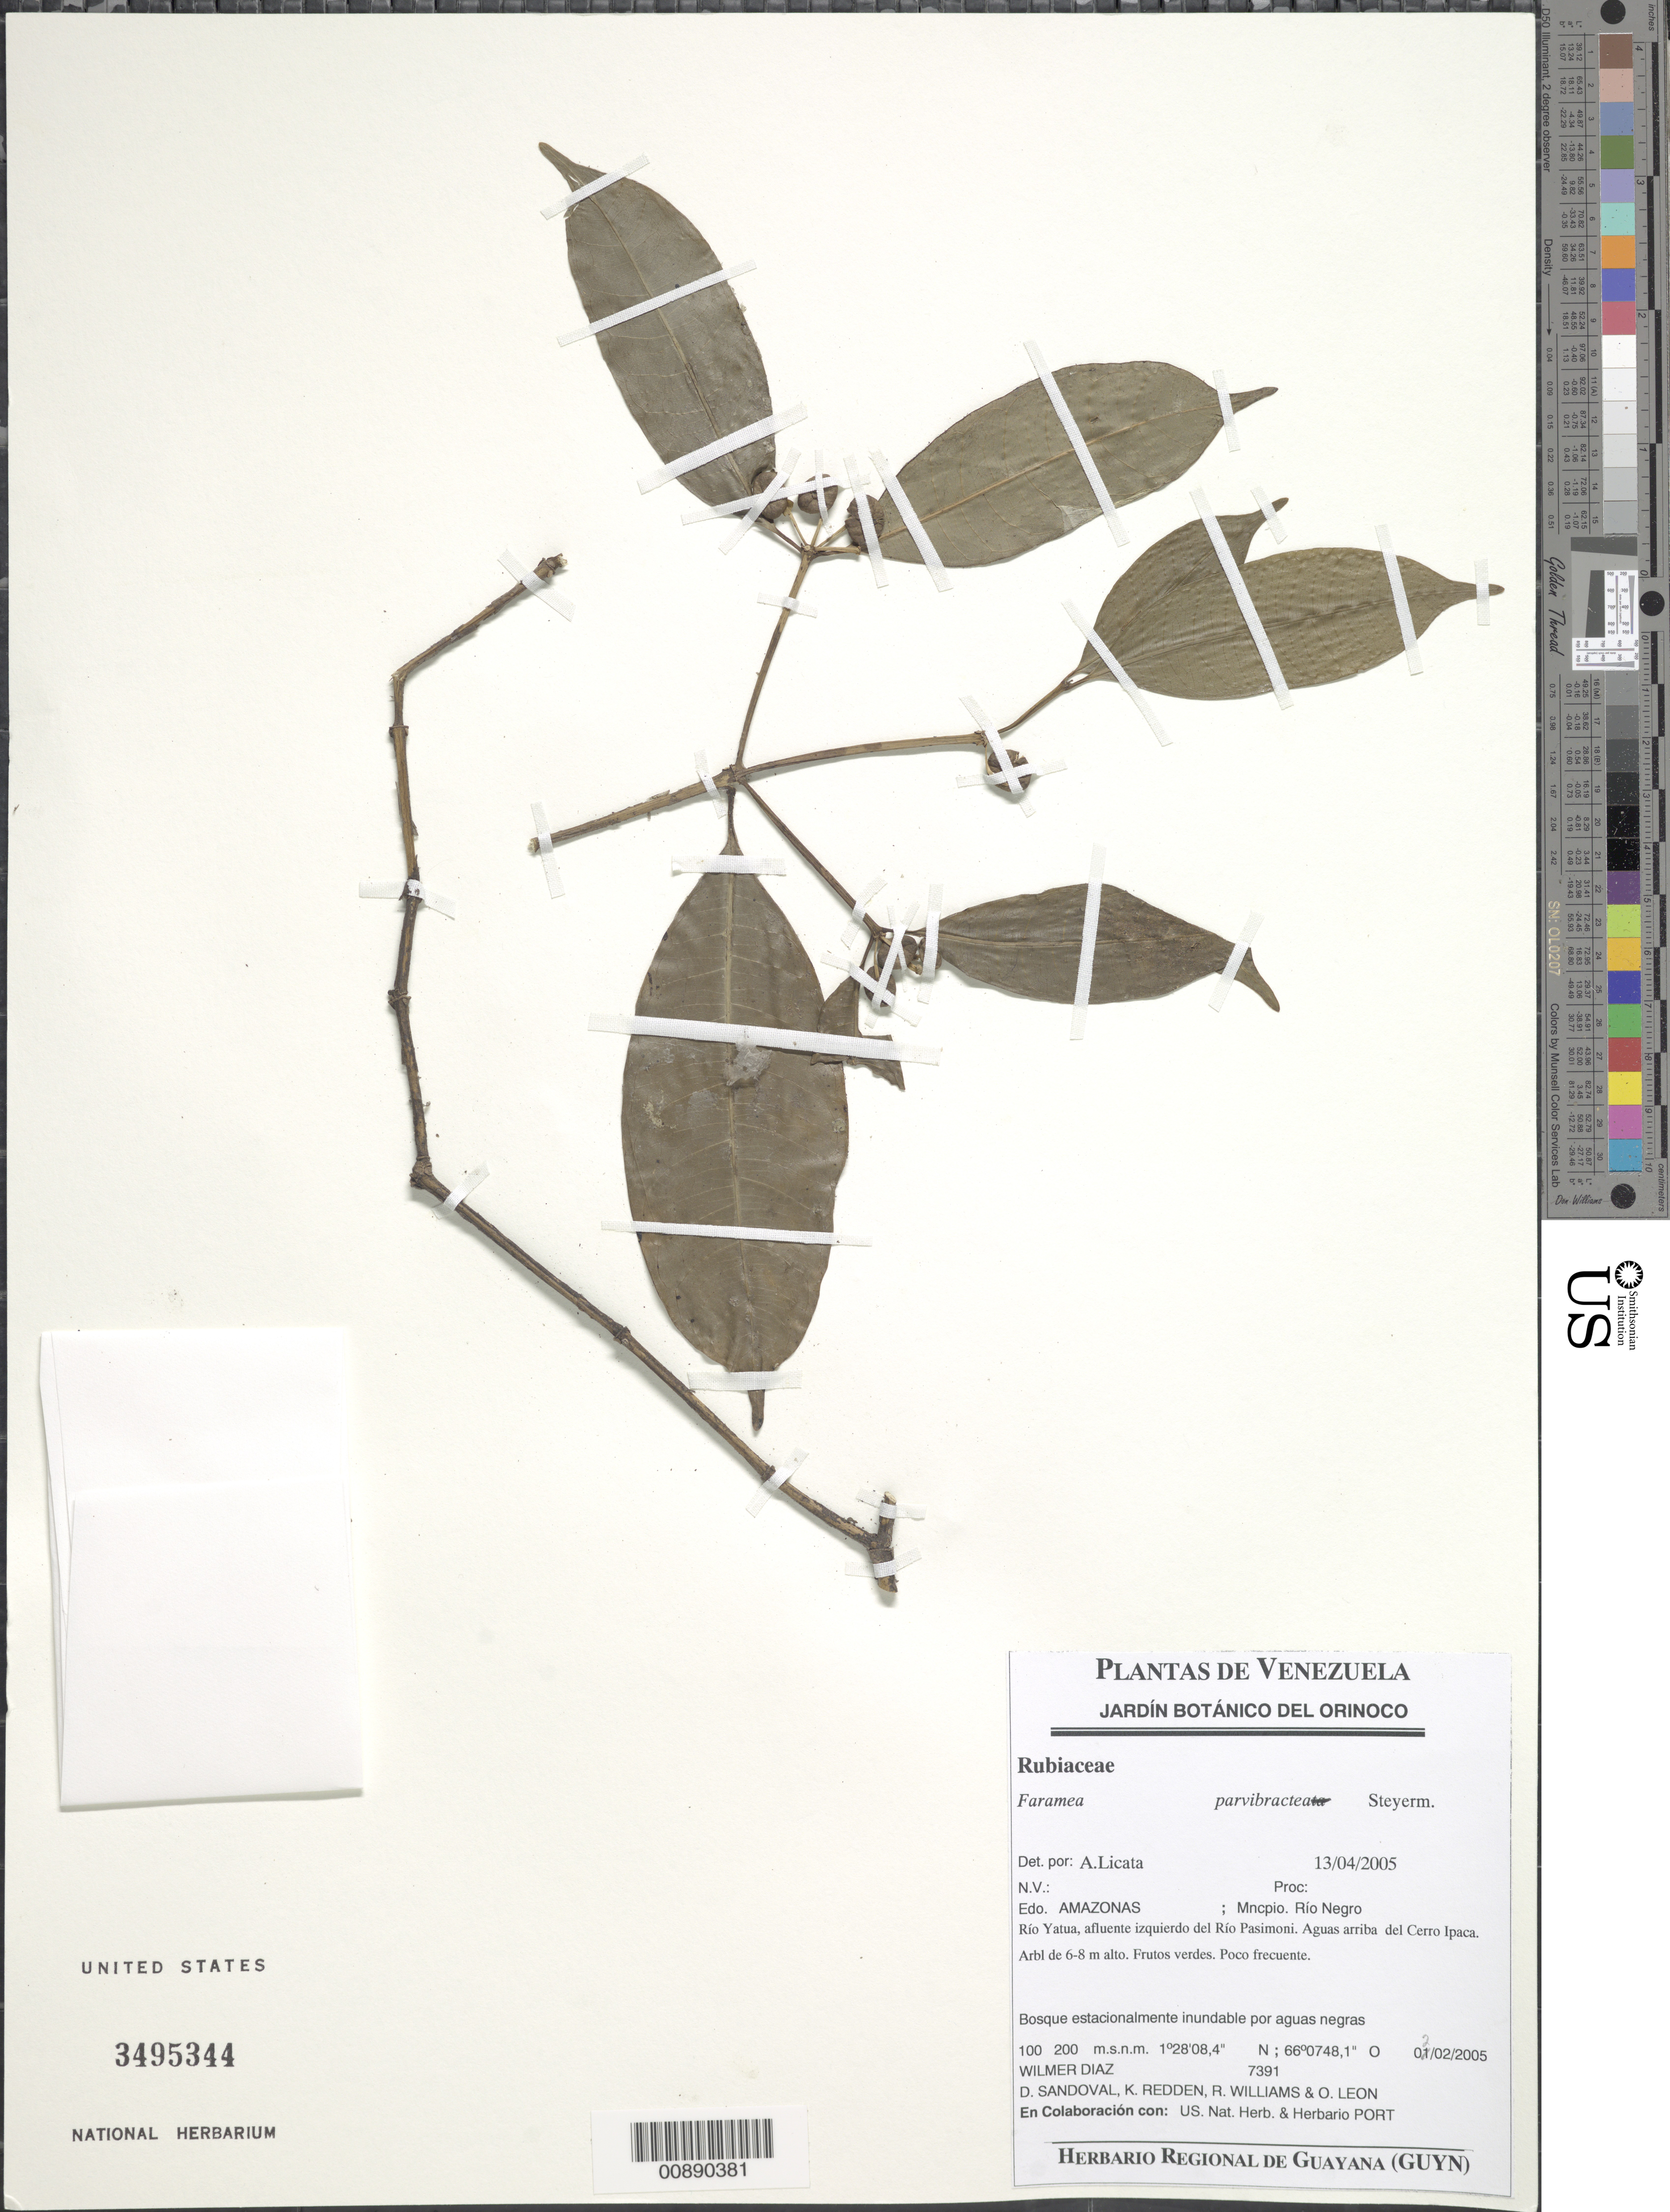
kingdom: Plantae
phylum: Tracheophyta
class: Magnoliopsida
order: Gentianales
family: Rubiaceae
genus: Faramea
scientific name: Faramea parvibractea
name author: Steyerm.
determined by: Licata, A., (PORT), Univ. Nac. Exp. de los Llanos Ezequiel Zamora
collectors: W. Díaz P., D. Sandoval, K. M. Redden, R. Williams & O. León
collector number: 7391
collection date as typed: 2-Feb-05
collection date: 2005-02-02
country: Venezuela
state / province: Amazonas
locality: Mun. Río Negro, Río Yatua, afluente del Río Pasimoni, Cerro Ipaca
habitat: Bosque estacionalmente inundable por aguas negras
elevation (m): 100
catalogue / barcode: US 3495344